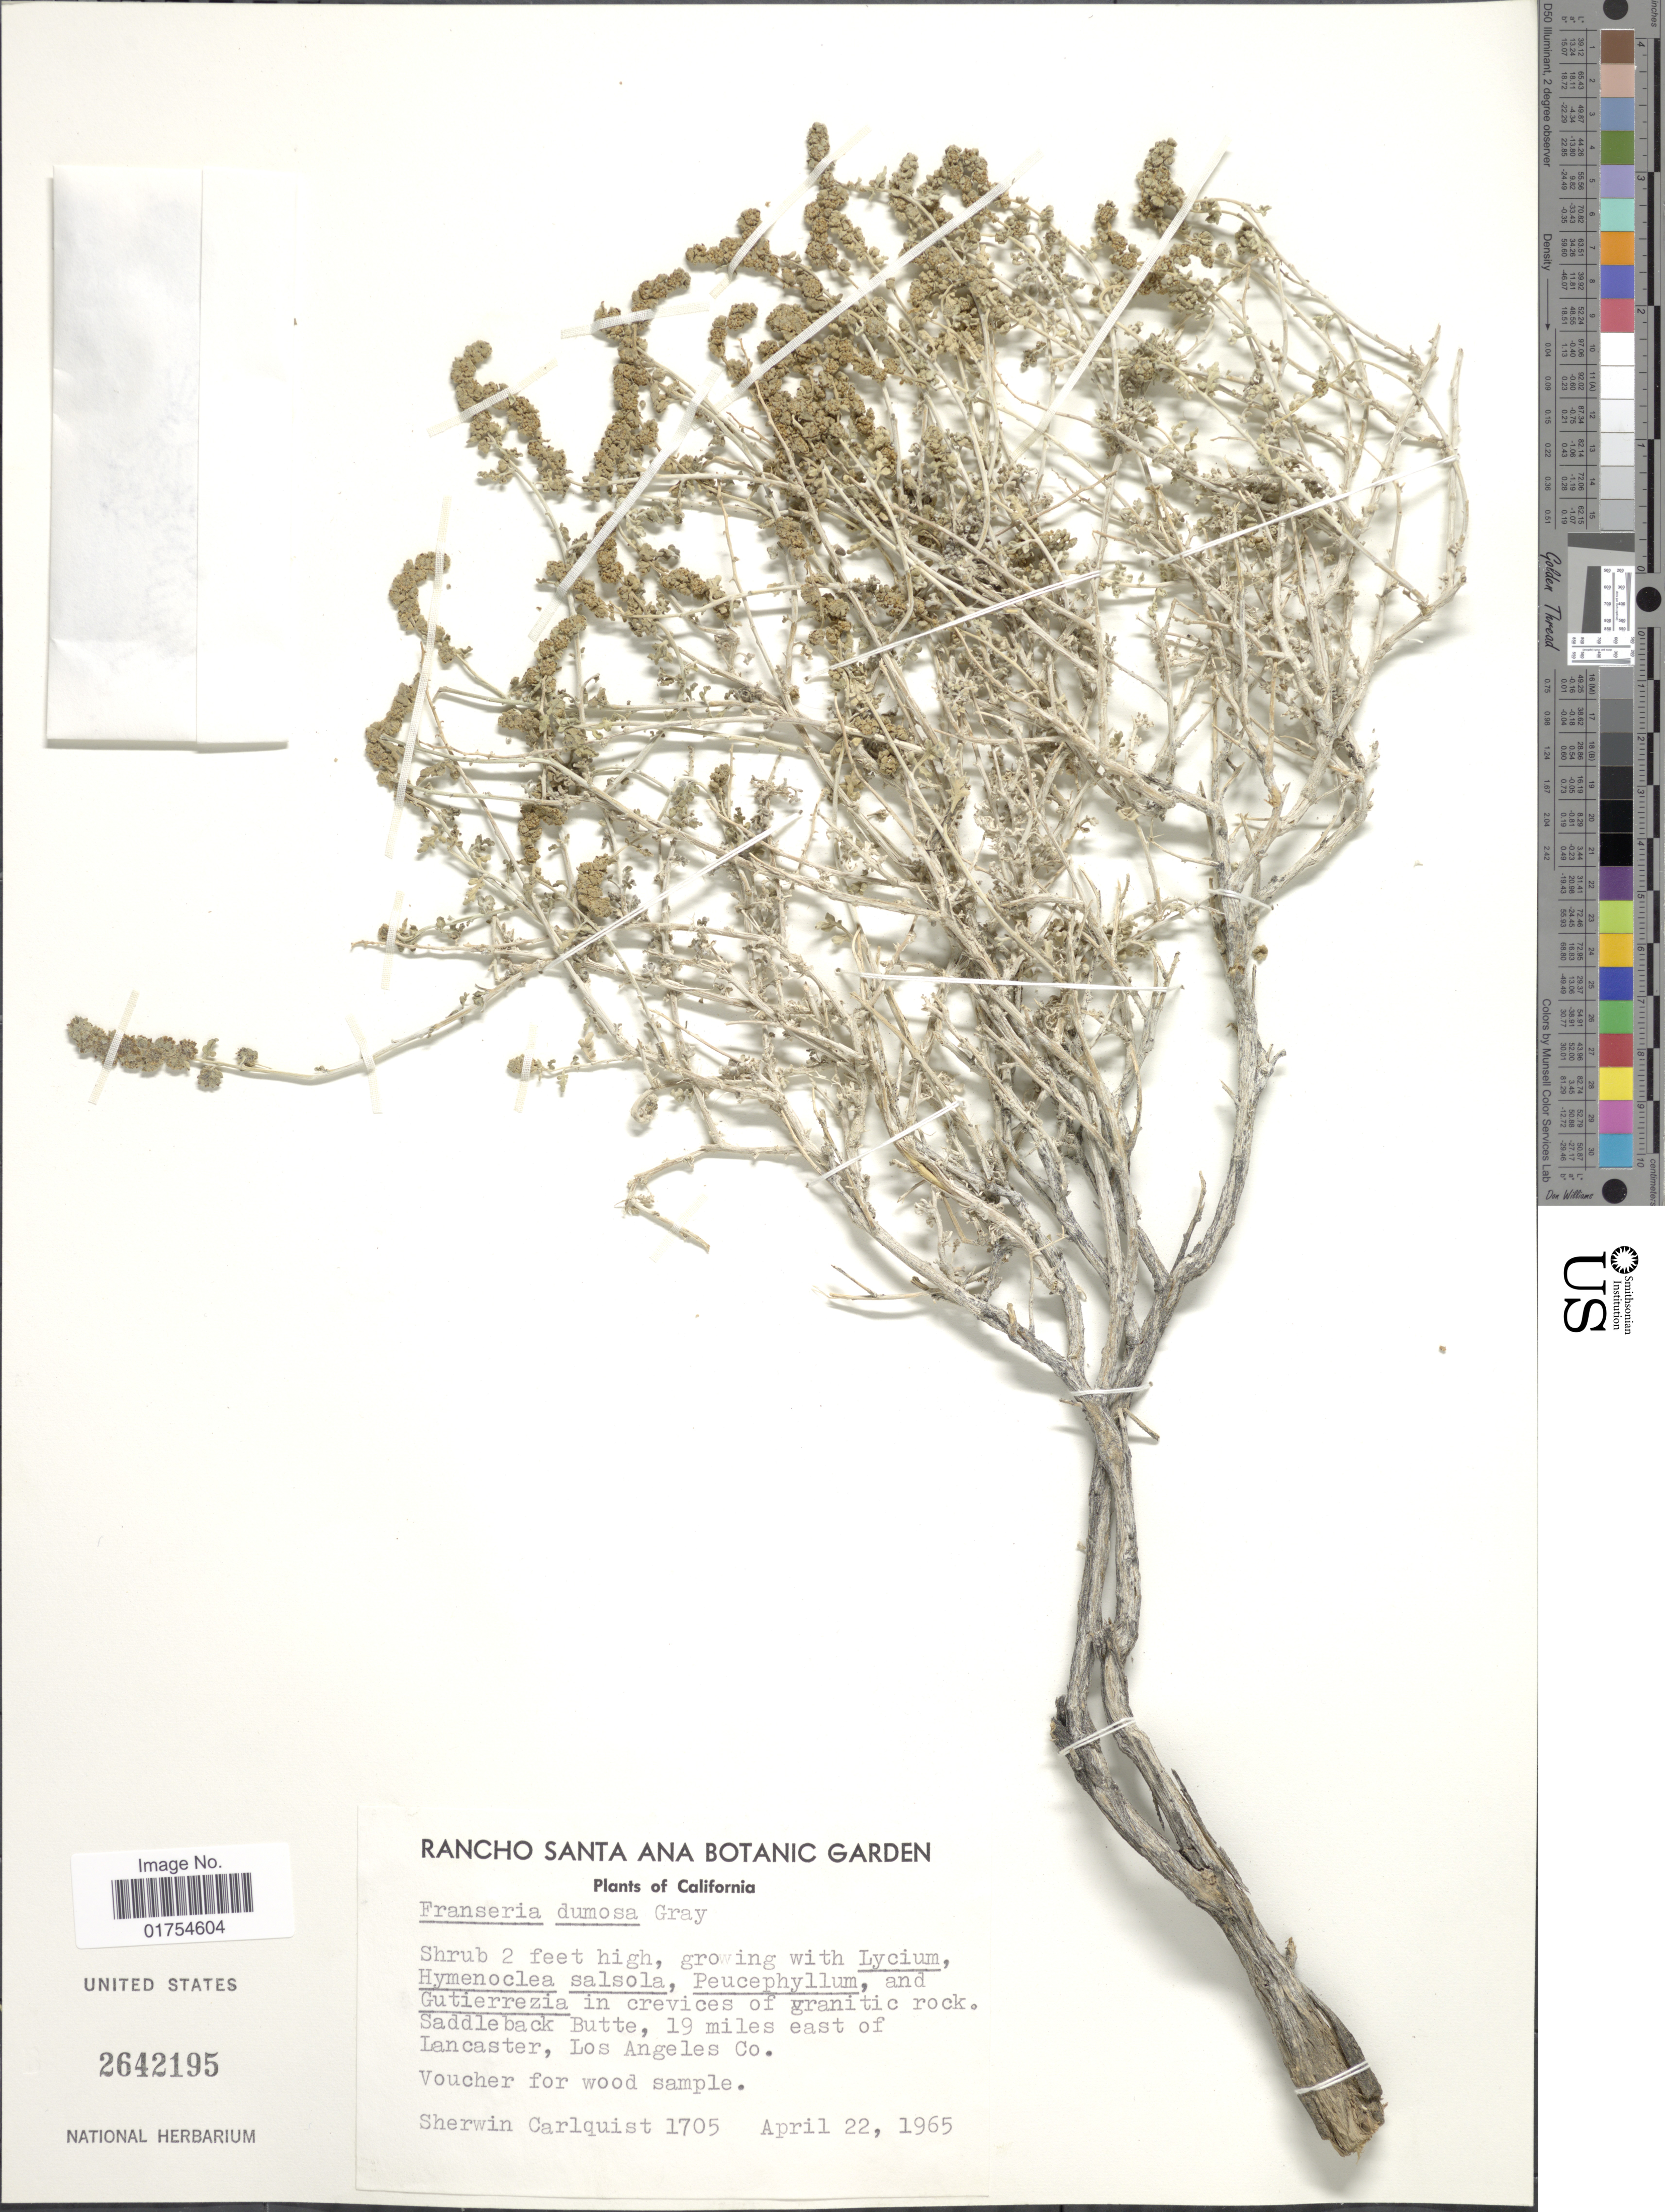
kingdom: Plantae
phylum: Tracheophyta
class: Magnoliopsida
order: Asterales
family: Asteraceae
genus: Franseria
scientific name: Franseria dumosa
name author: A. Gray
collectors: S. Carlquist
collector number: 1705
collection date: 1965-04-22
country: United States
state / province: California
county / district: Los Angeles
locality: Saddleback Butte, 19 miles east of Lancaster, Los Angeles Co.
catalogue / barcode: US 2642195